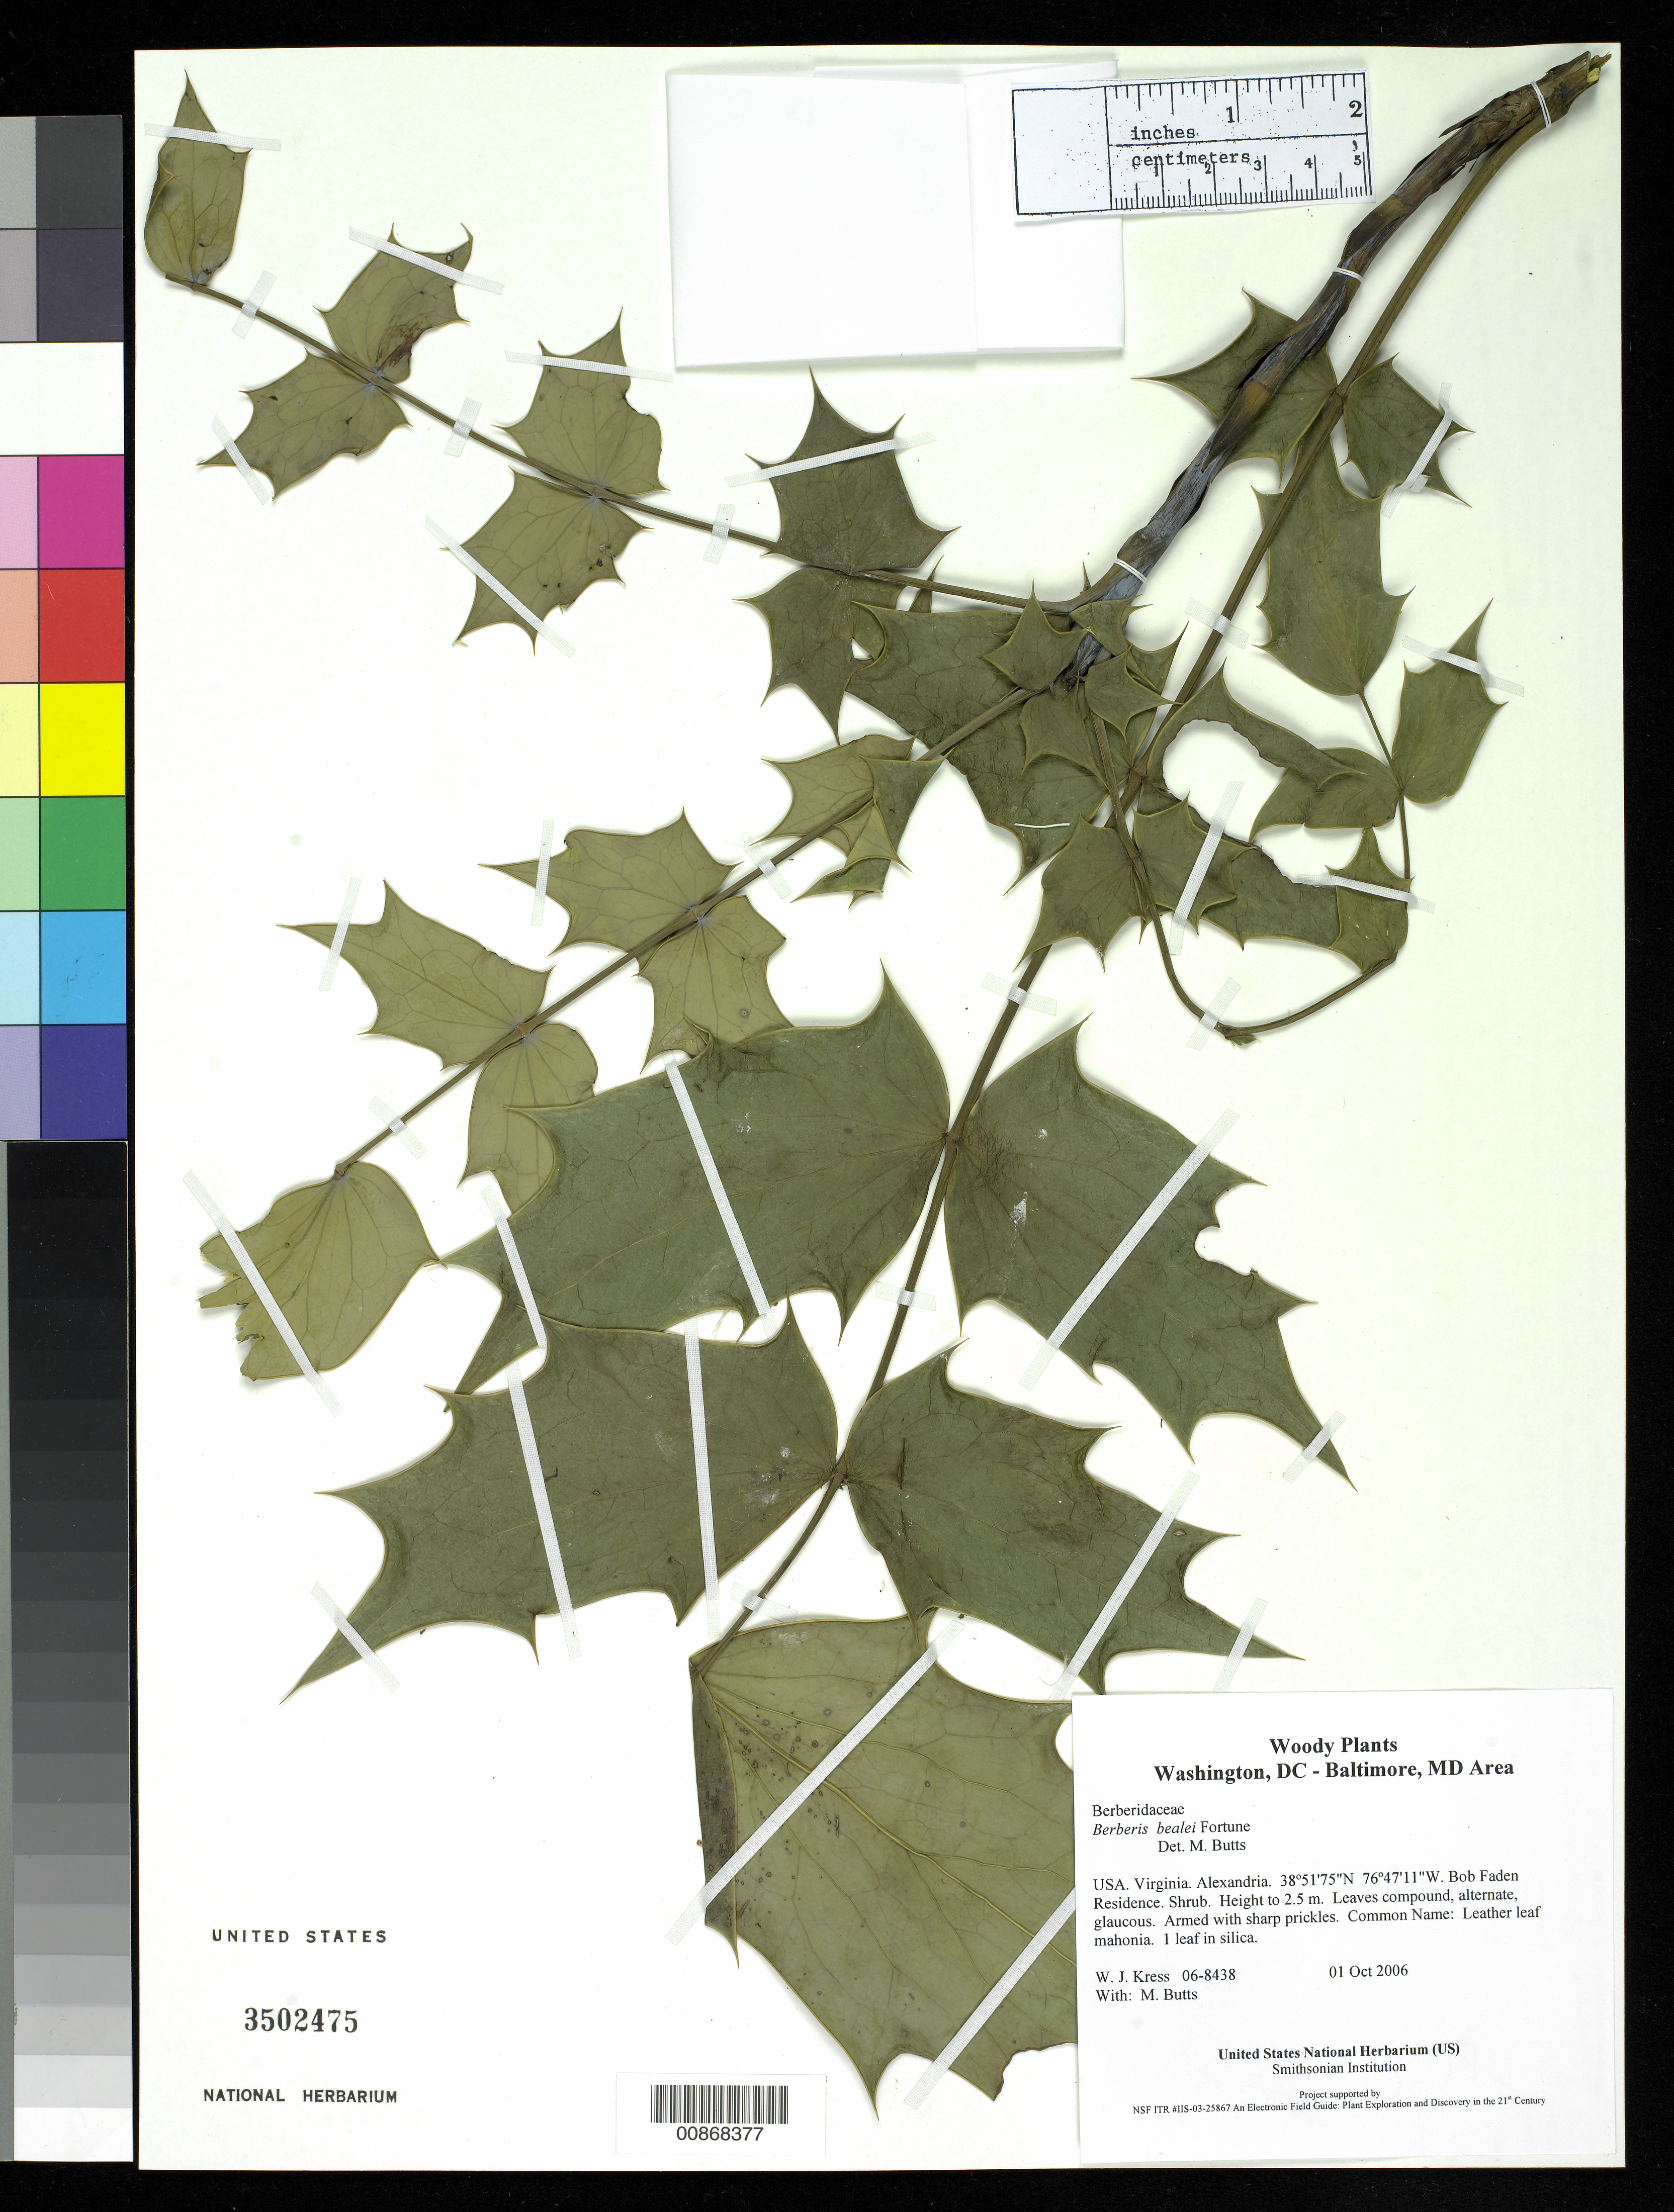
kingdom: Plantae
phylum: Tracheophyta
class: Magnoliopsida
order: Ranunculales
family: Berberidaceae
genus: Berberis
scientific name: Berberis bealei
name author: Fortune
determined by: Butts, M. B.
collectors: W. J. Kress & M. B. Butts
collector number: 06-8438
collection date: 2006-10-01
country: United States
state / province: Virginia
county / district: City of Alexandria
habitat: Bob Faden Residence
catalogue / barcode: US 3502475